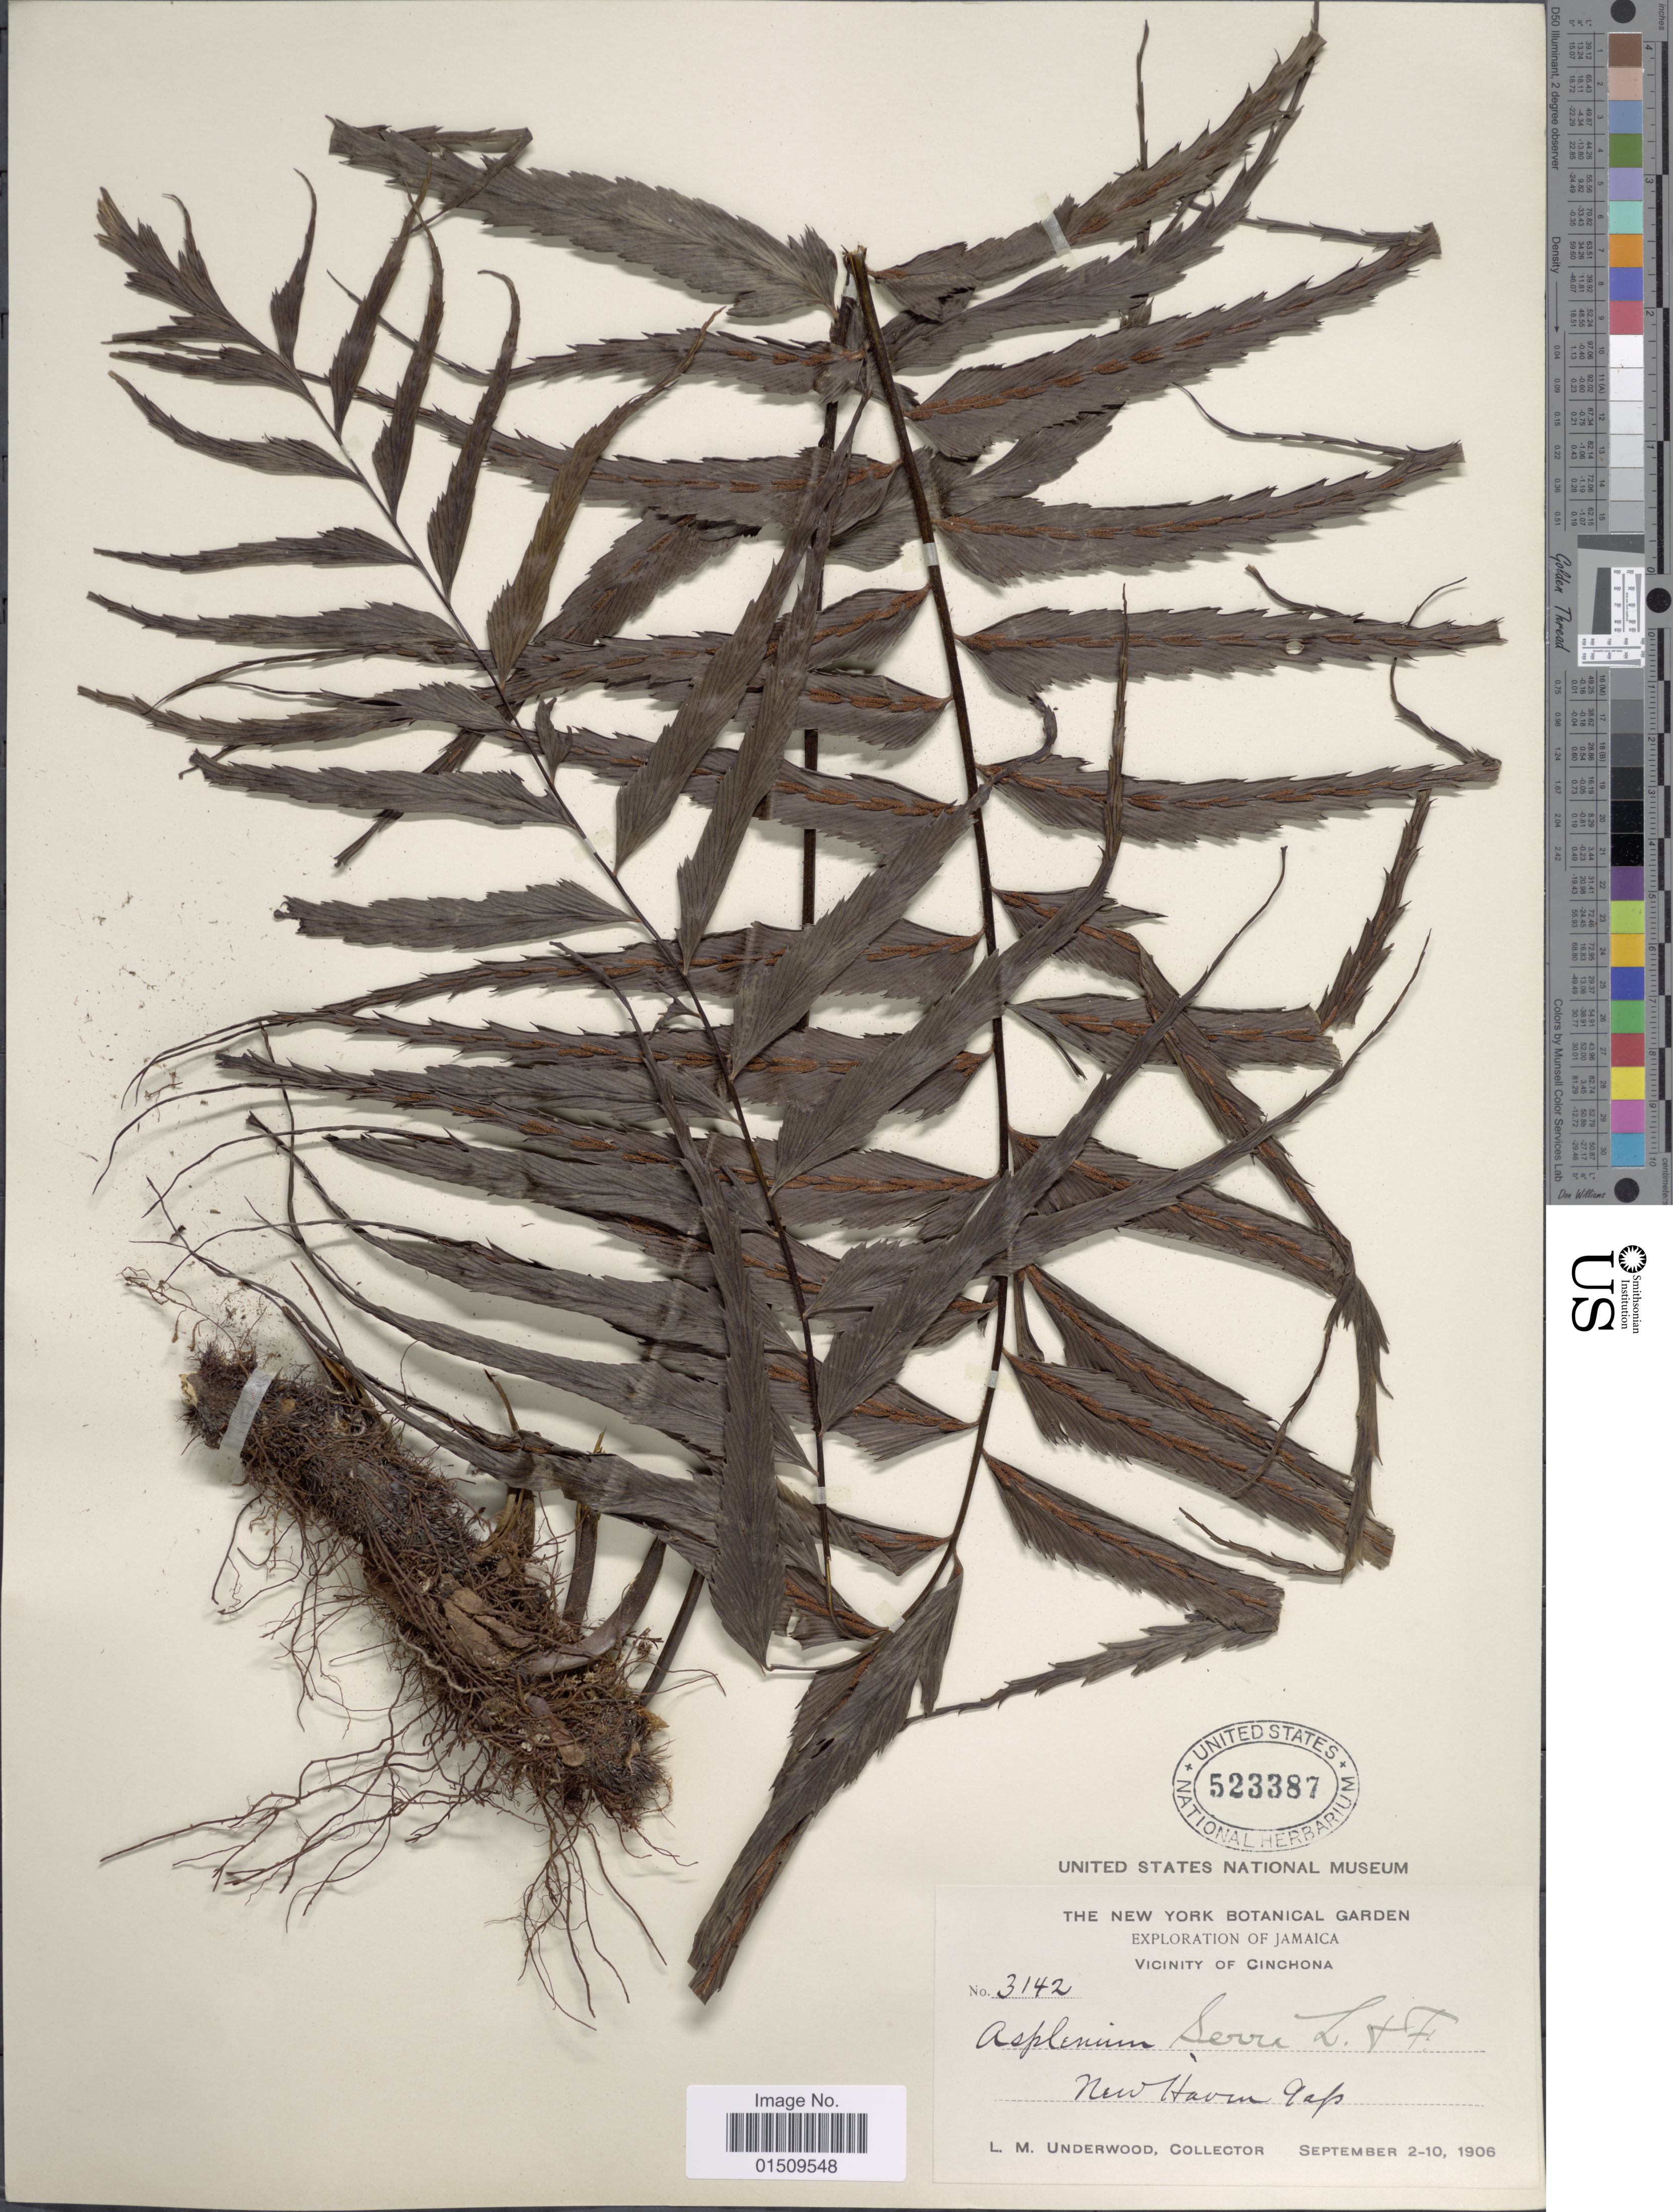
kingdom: Plantae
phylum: Tracheophyta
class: Polypodiopsida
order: Polypodiales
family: Aspleniaceae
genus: Asplenium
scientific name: Asplenium serra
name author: Langsd. & Fisch.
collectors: L. M. Underwood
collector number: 3142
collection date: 1906-09-02/1906-09-10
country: Jamaica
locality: Jamaica, Vicinity of Cinchona, New Haven Gap.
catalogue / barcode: US 523387